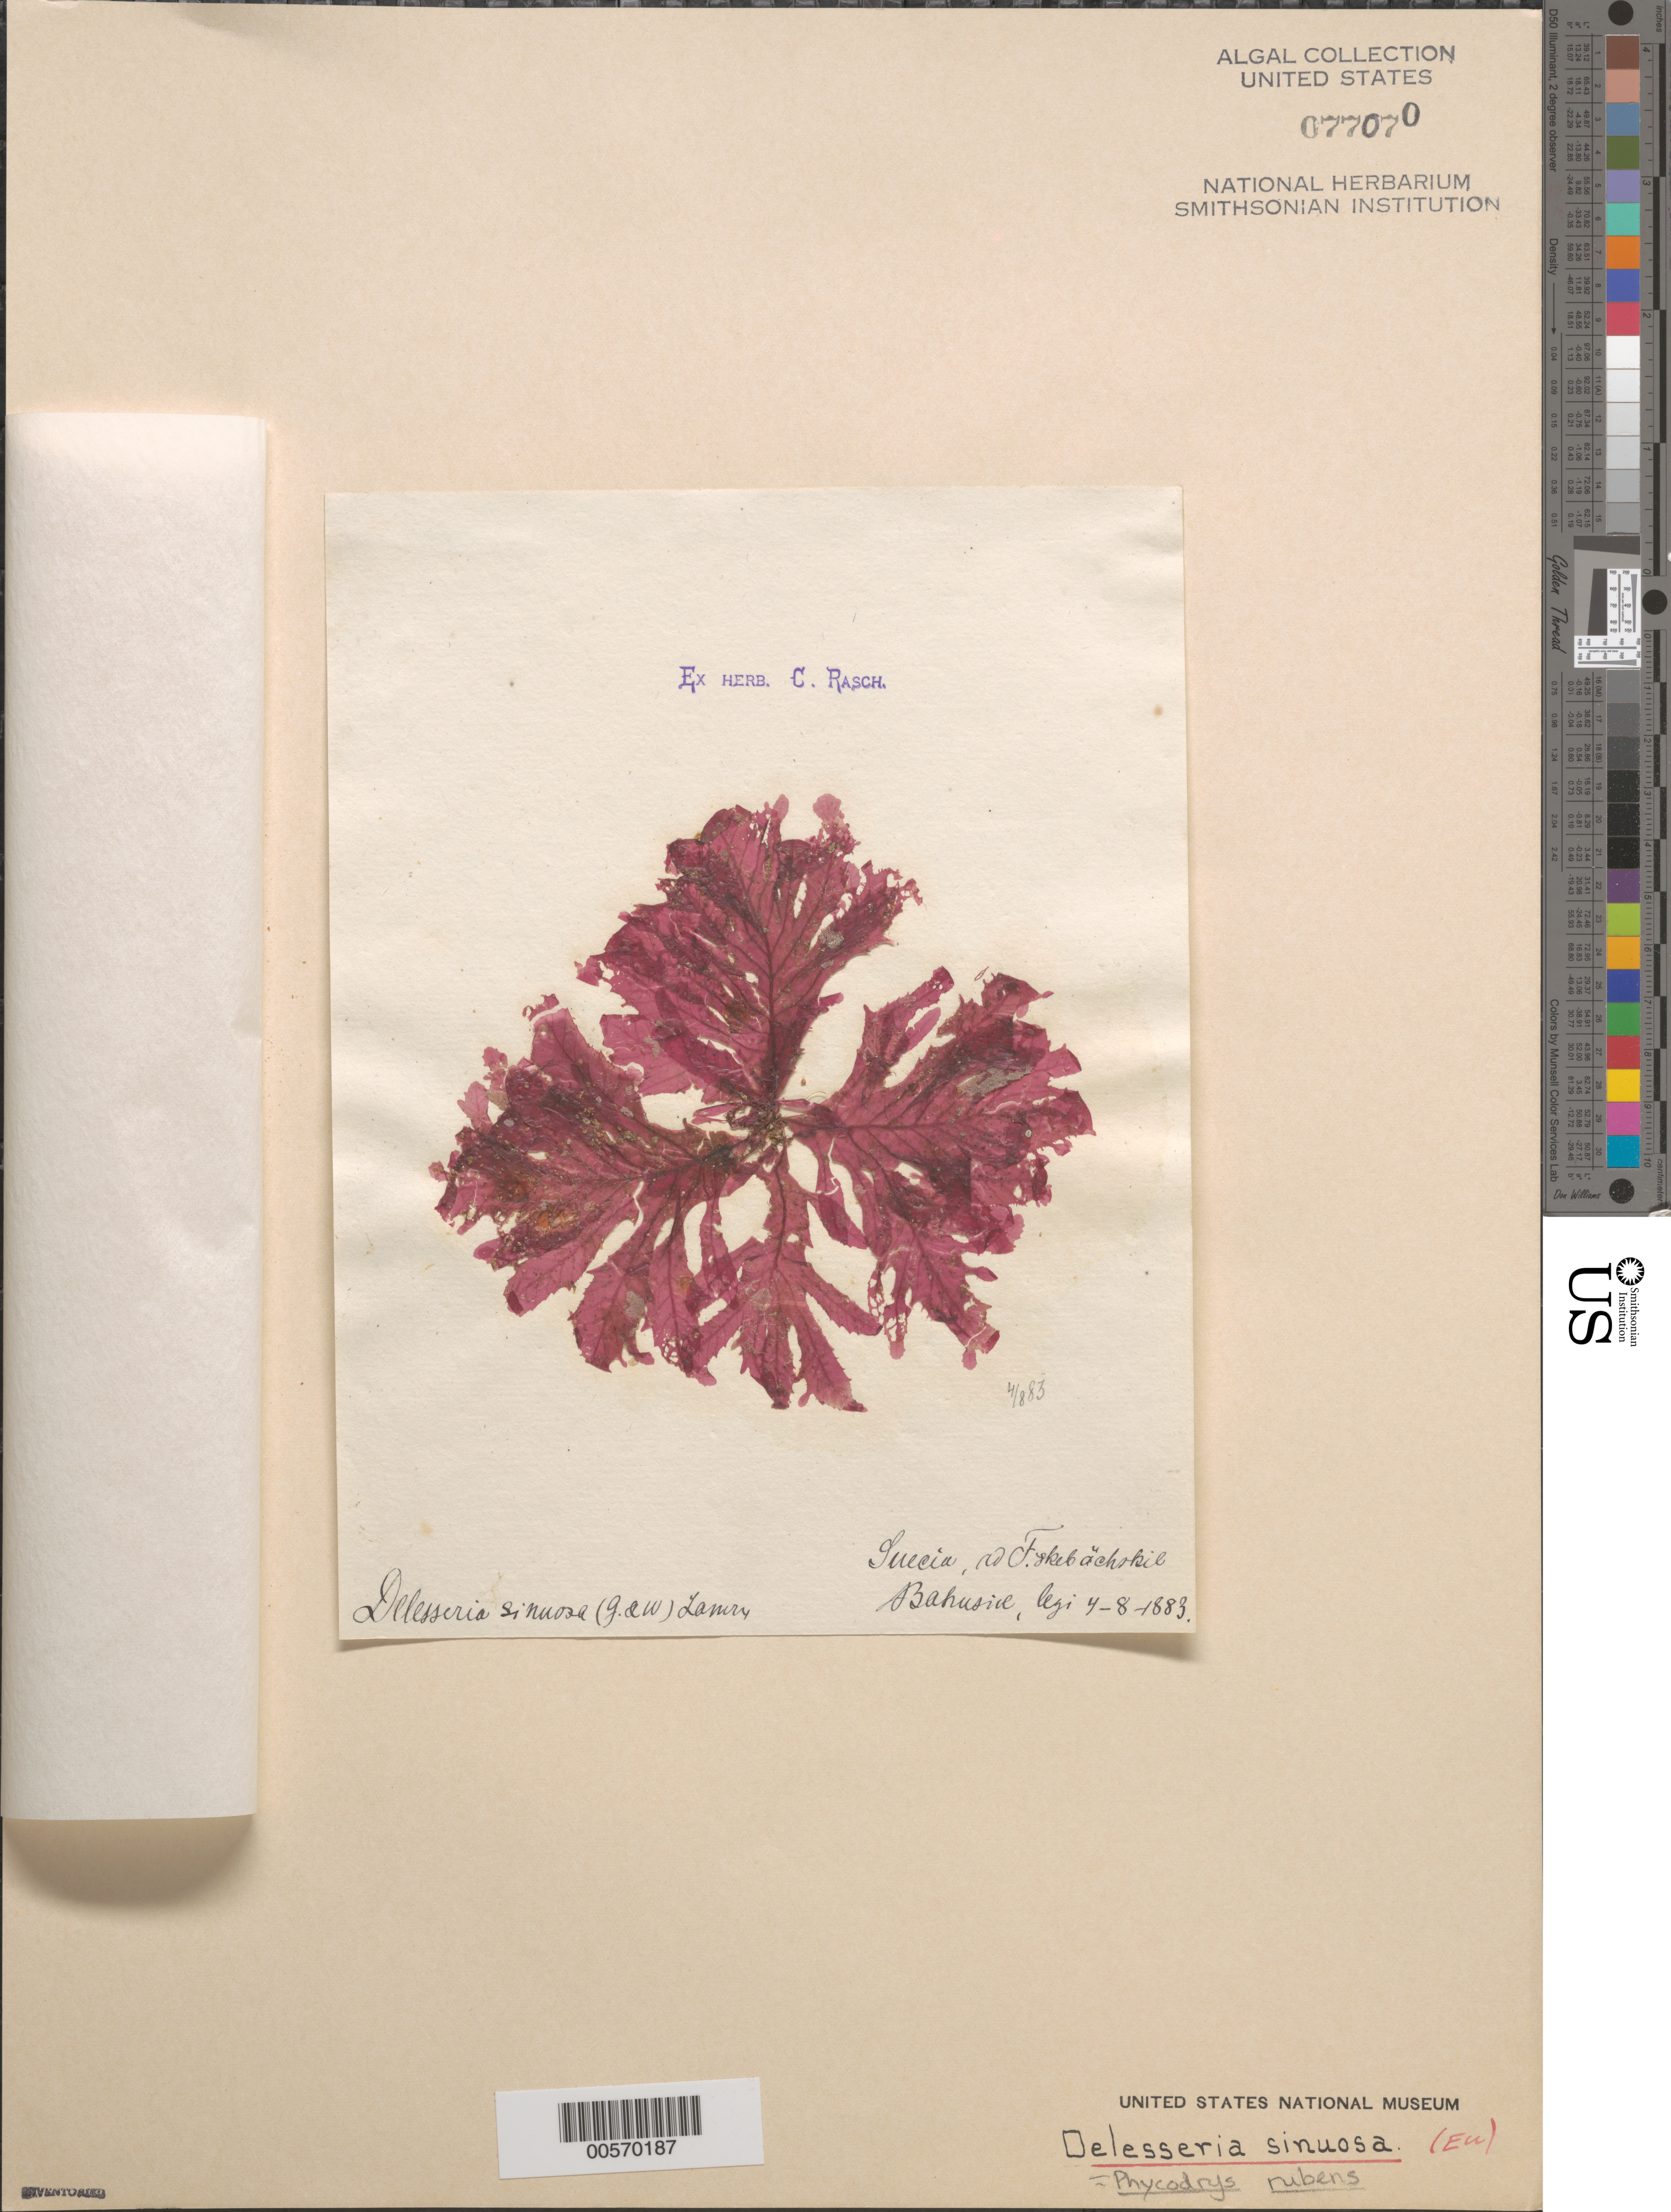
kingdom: Plantae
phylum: Rhodophyta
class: Florideophyceae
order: Ceramiales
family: Delesseriaceae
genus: Phycodrys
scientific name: Phycodrys rubens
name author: (L.) Batters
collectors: C. Rasch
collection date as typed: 04 Aug 1883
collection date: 1883-08-04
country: Sweden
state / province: Västra Götaland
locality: Fiskebackskil, bohuslan (bahusiae)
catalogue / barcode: US 77070